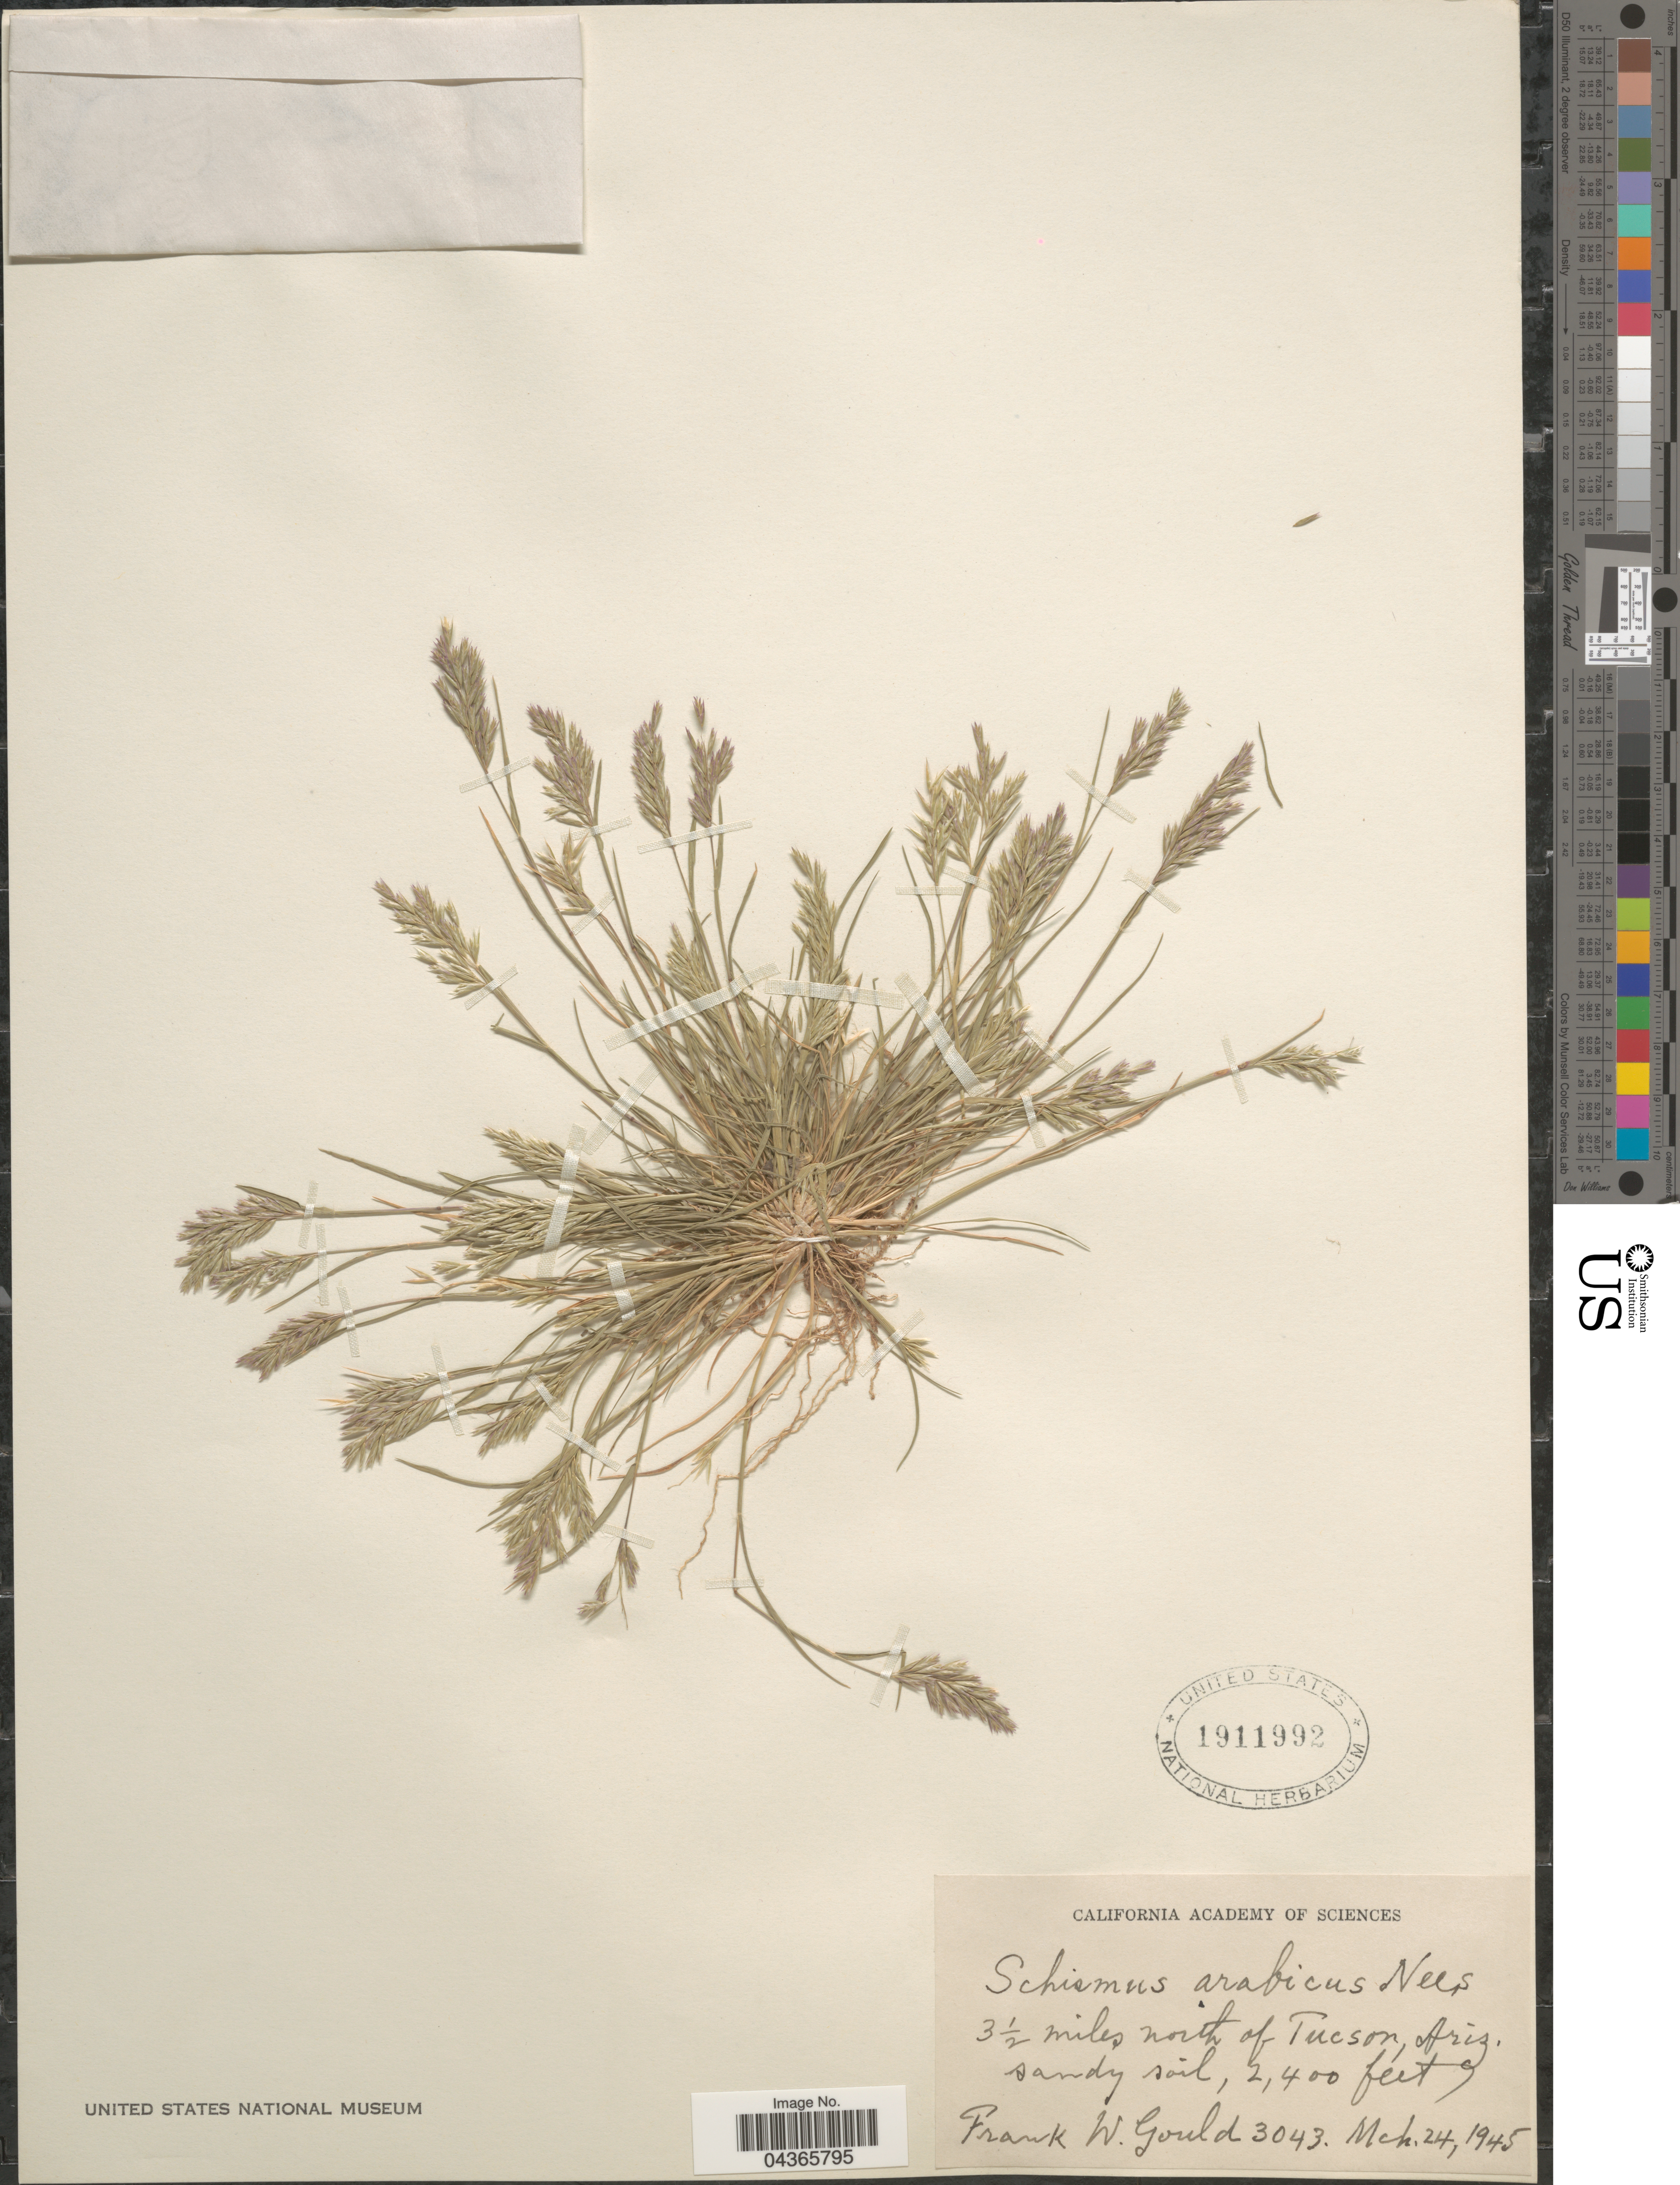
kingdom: Plantae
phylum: Tracheophyta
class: Liliopsida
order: Poales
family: Poaceae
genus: Schismus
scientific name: Schismus arabicus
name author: Nees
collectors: F. W. Gould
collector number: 3043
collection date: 1945-03-24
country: United States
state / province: Arizona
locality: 3½ miles north of Tucson.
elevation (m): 732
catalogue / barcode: US 1911992